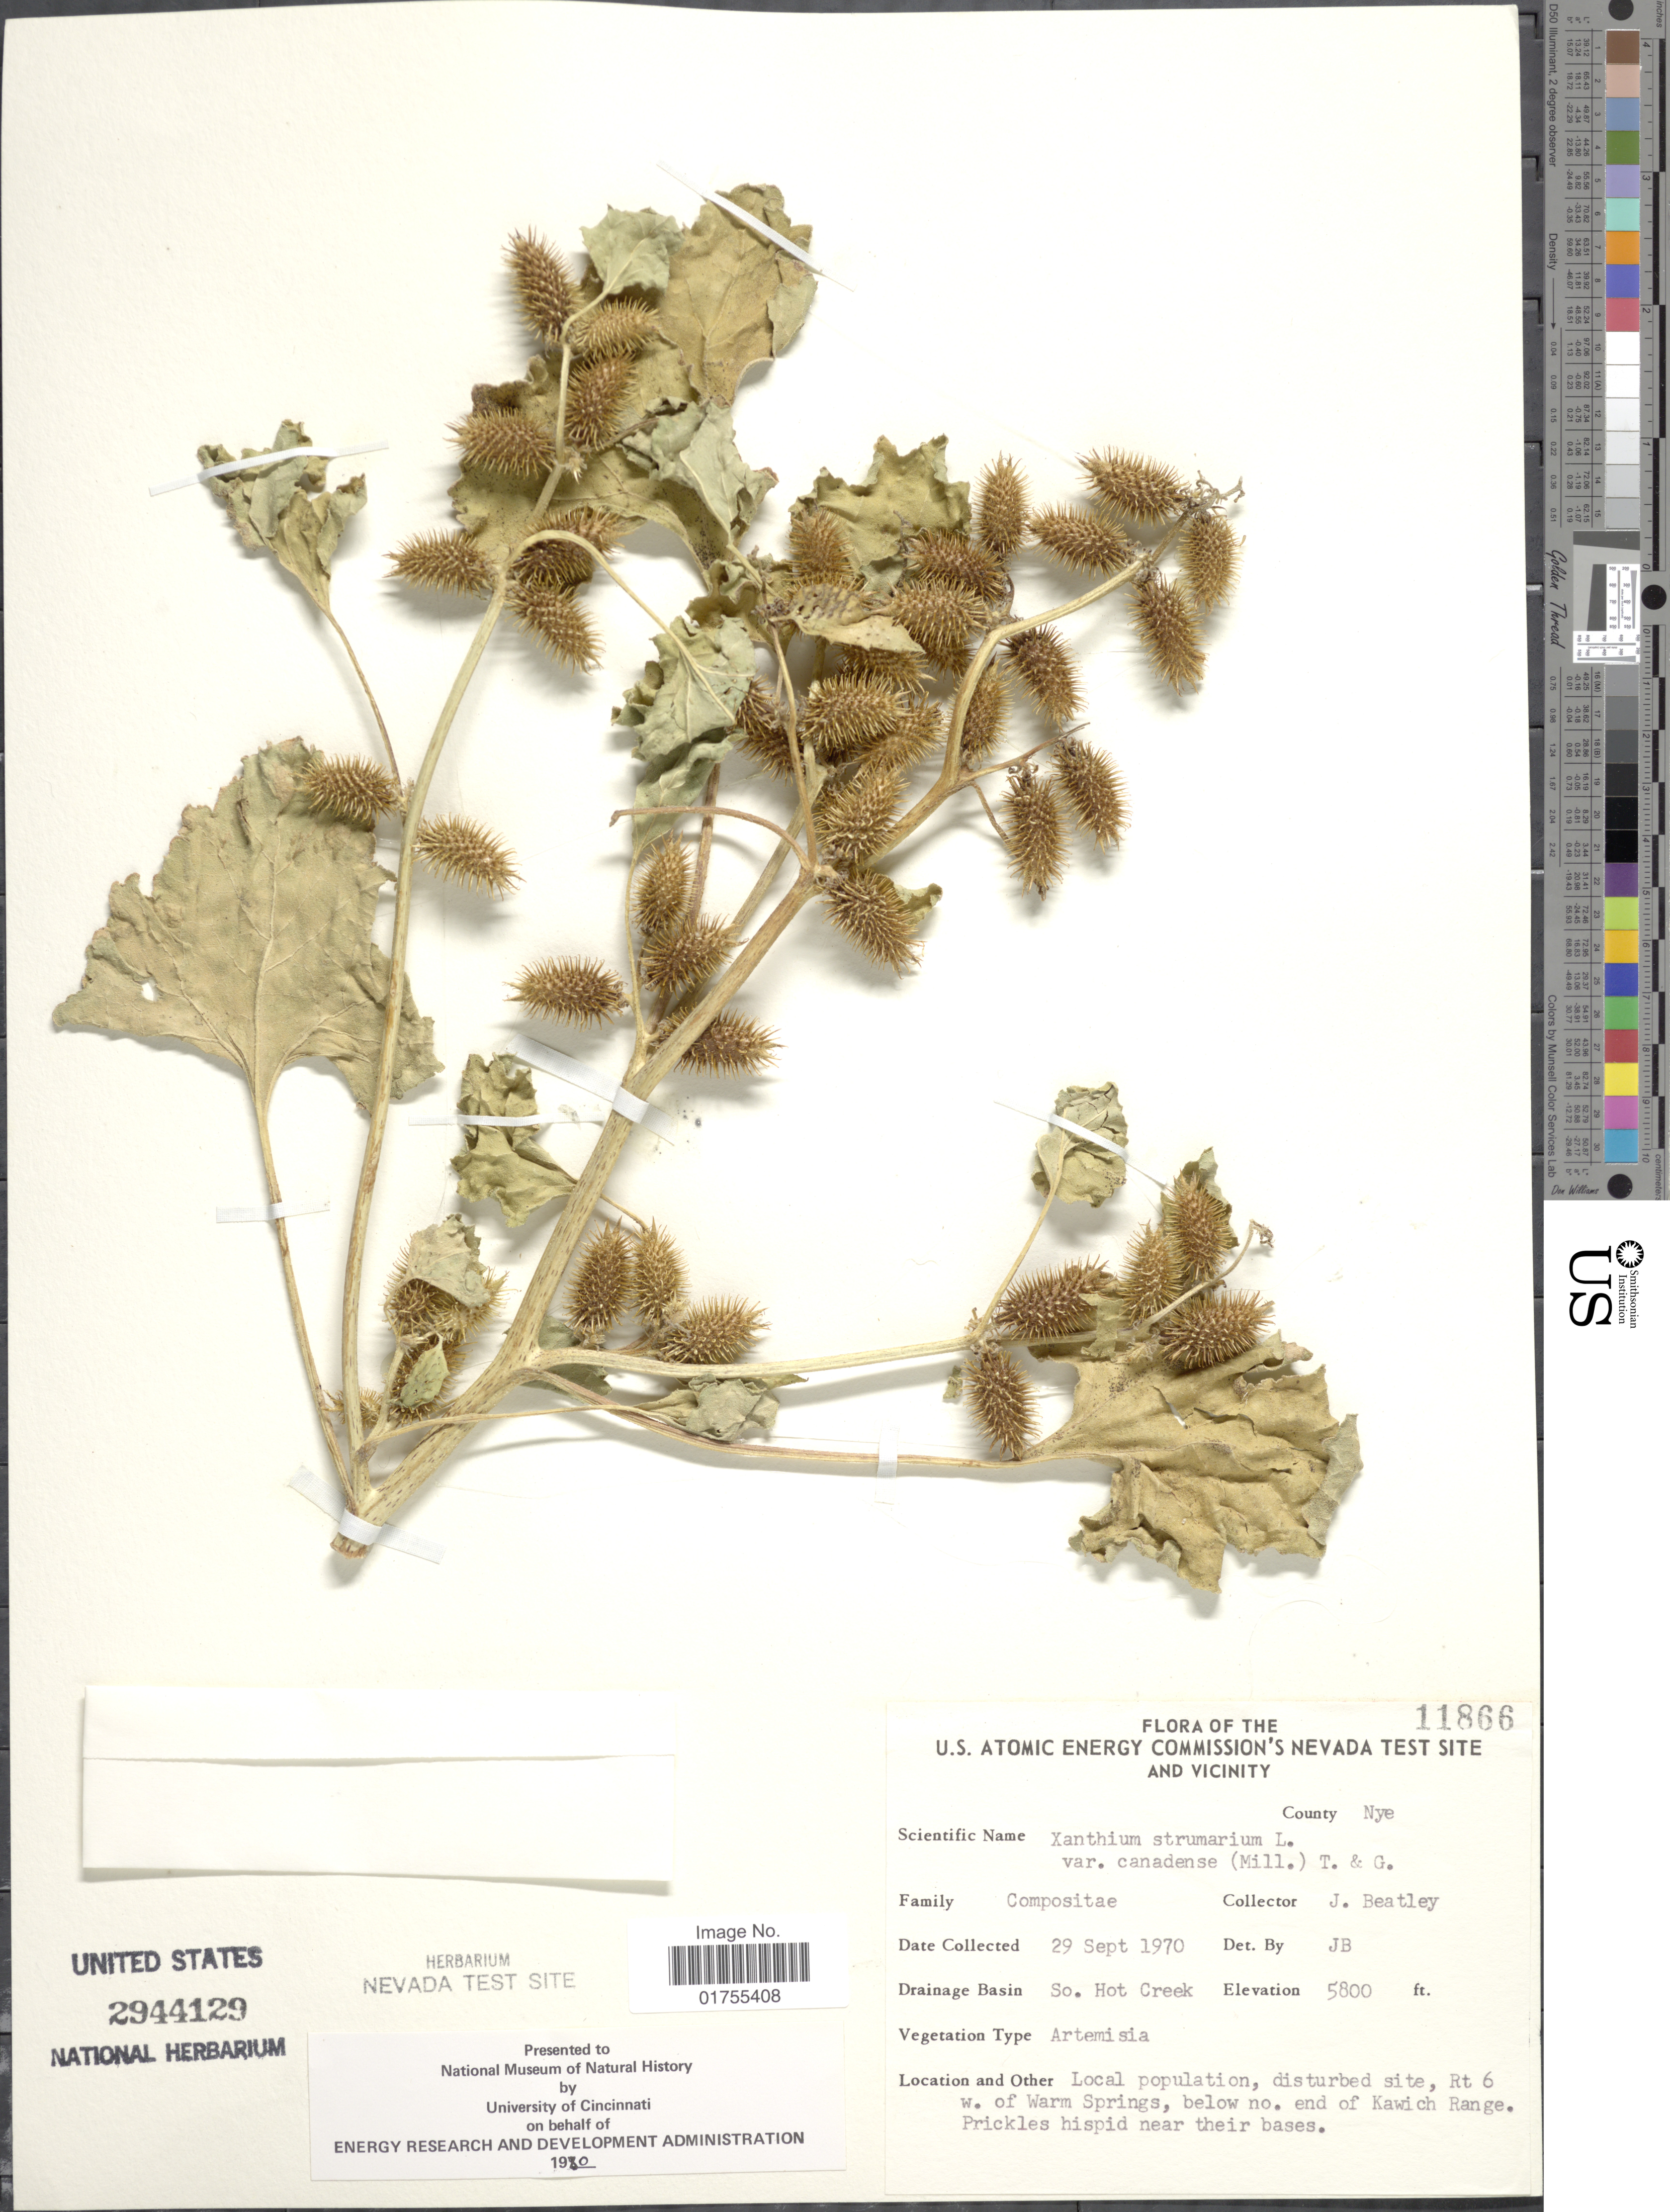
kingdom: Plantae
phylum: Tracheophyta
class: Magnoliopsida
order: Asterales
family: Asteraceae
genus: Xanthium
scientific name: Xanthium strumarium var. glabratum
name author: Mill.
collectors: J. C. Beatley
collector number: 11866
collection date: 1970-09-29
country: United States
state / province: Nevada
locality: U.S. Atomic Energy Commission's Nevada Test Site and Vicinity, County: Nye, Drainage Basin: So. Hot Creek,Rt 6 w. of Warm Springs, below no. end of Kawich Range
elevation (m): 1768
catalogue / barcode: US 2944129